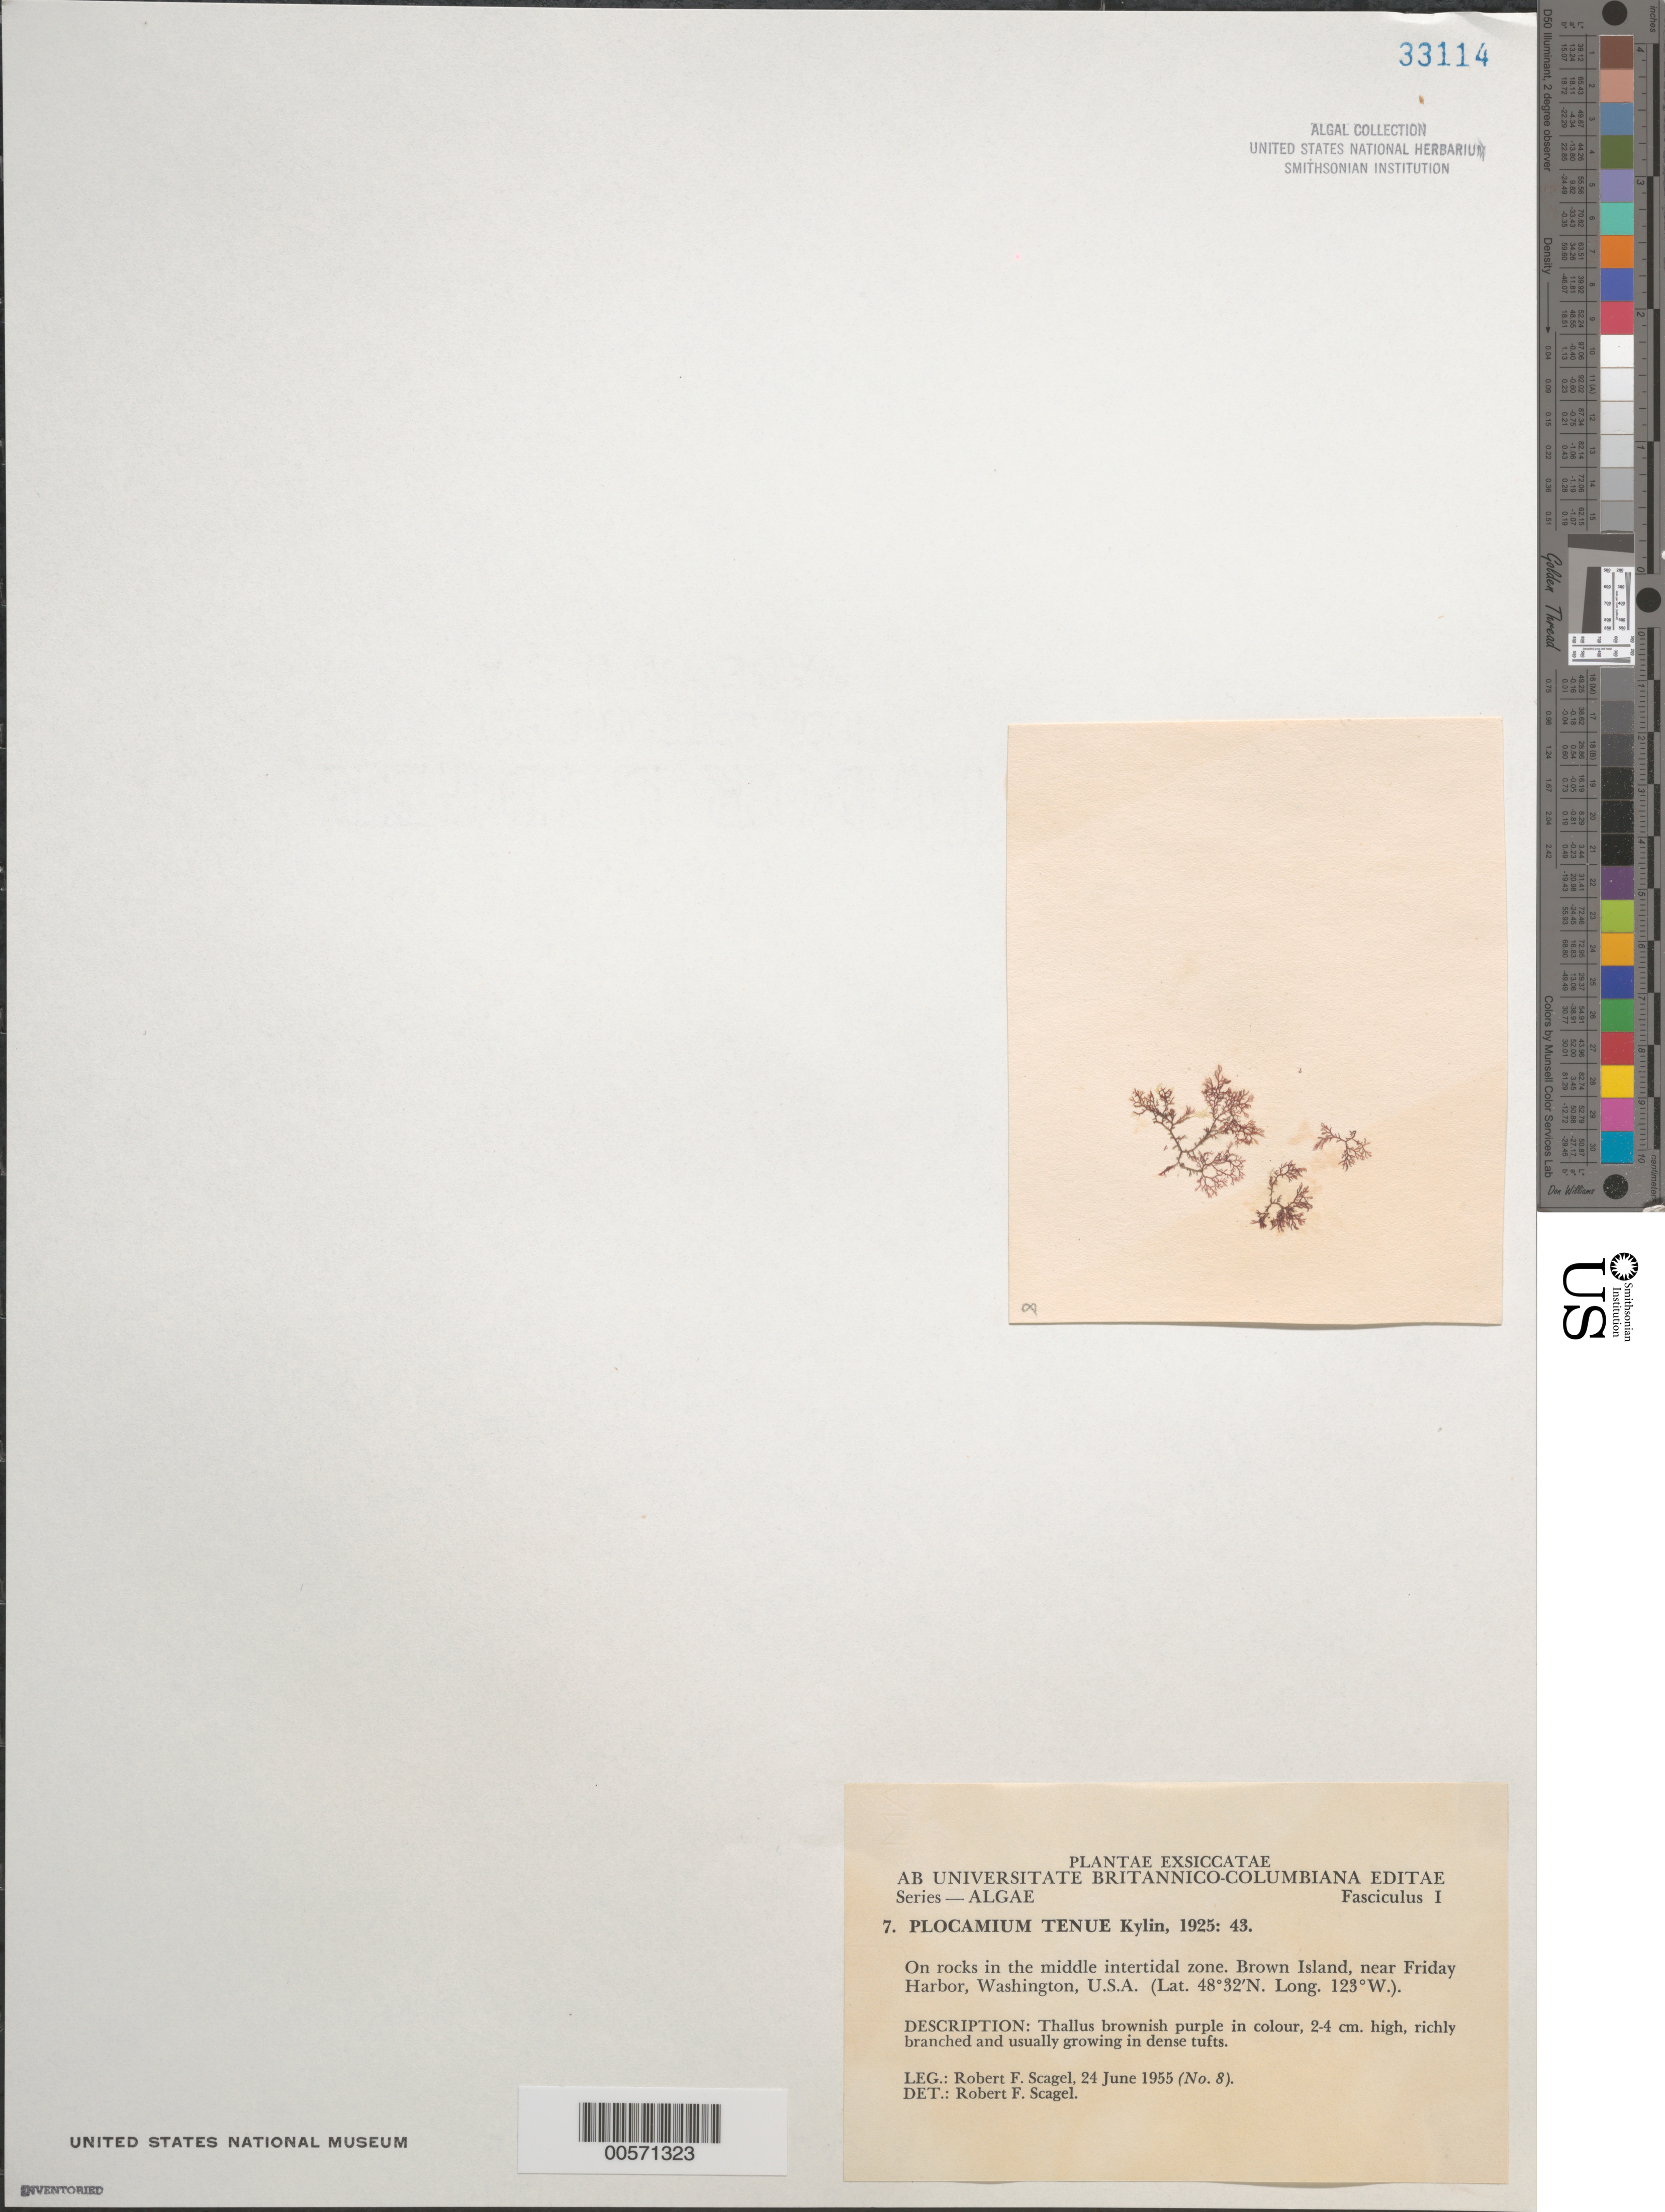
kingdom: Plantae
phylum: Rhodophyta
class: Florideophyceae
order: Plocamiales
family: Plocamiaceae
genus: Plocamium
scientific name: Plocamium violaceum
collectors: R. F. Scagel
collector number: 8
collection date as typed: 24 Jun 1955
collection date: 1955-06-24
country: United States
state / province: Washington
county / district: San Juan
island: San Juan Island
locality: Brown Island, near Friday Harbor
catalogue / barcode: US 33114